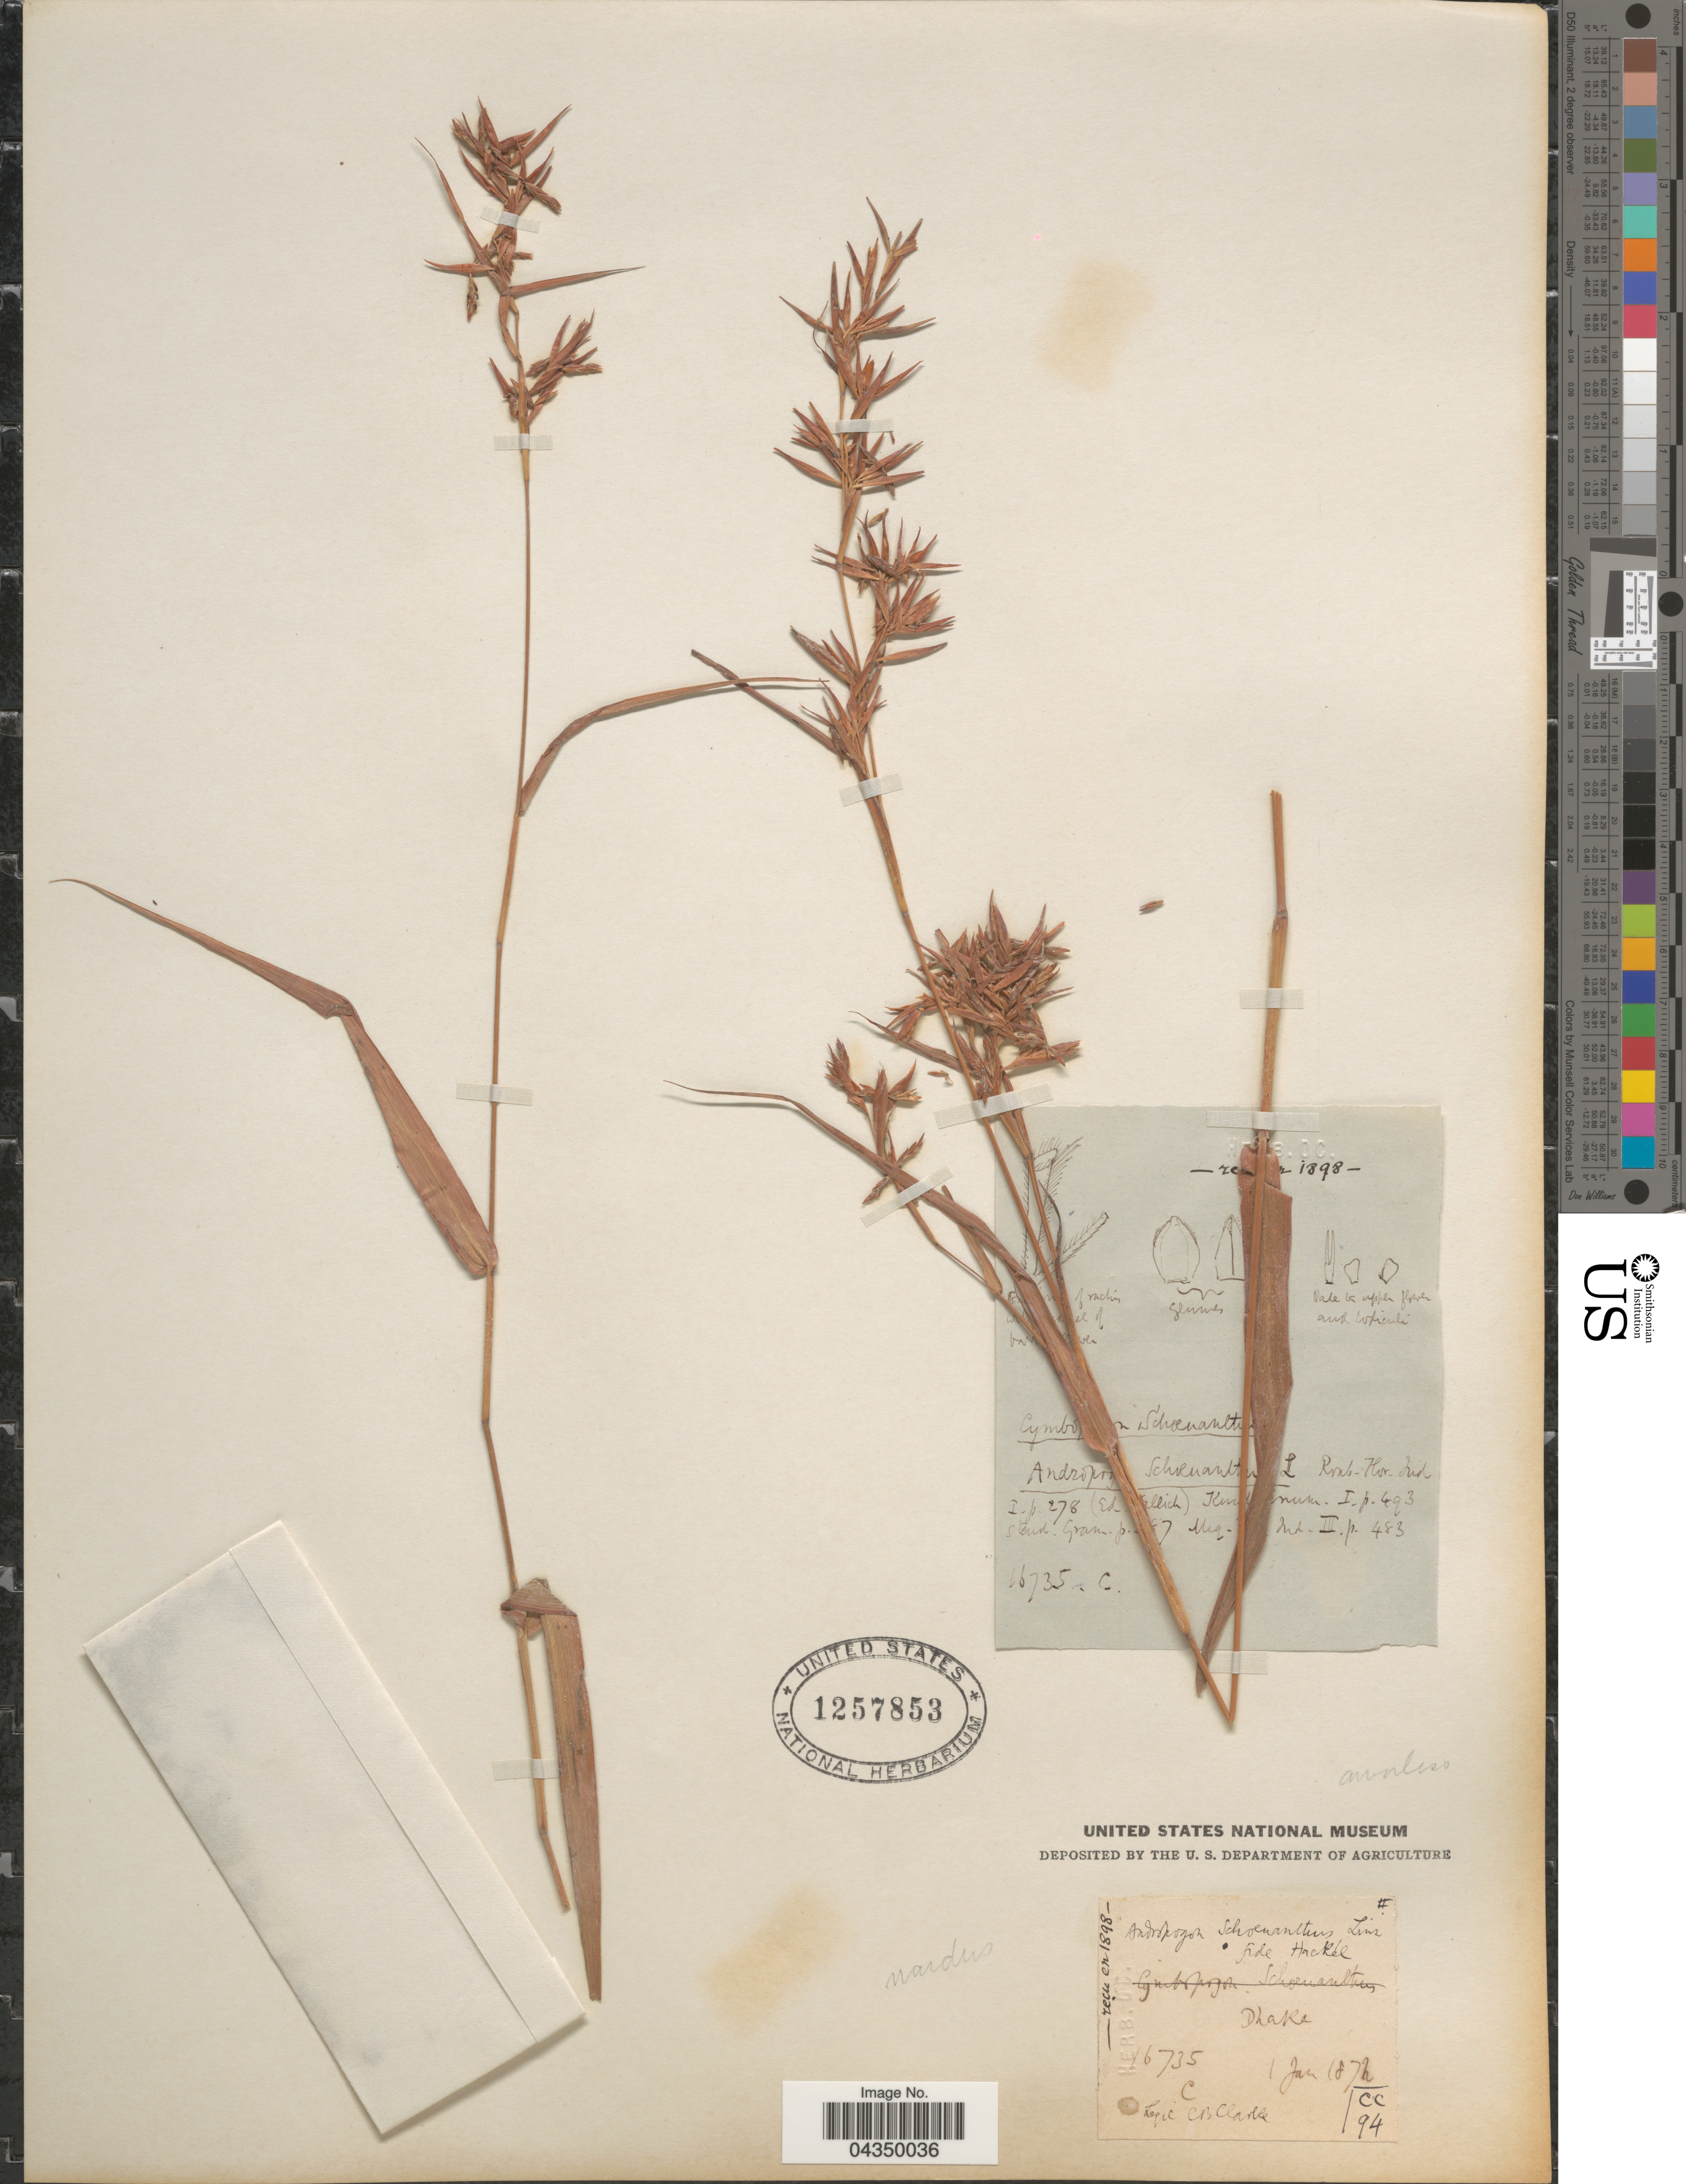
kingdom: Plantae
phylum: Tracheophyta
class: Liliopsida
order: Poales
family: Poaceae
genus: Cymbopogon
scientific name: Cymbopogon nardus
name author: (L.) Rendle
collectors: C. B. Clarke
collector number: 16735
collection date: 1872-01-01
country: India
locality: Dhaka.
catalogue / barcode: US 1257853